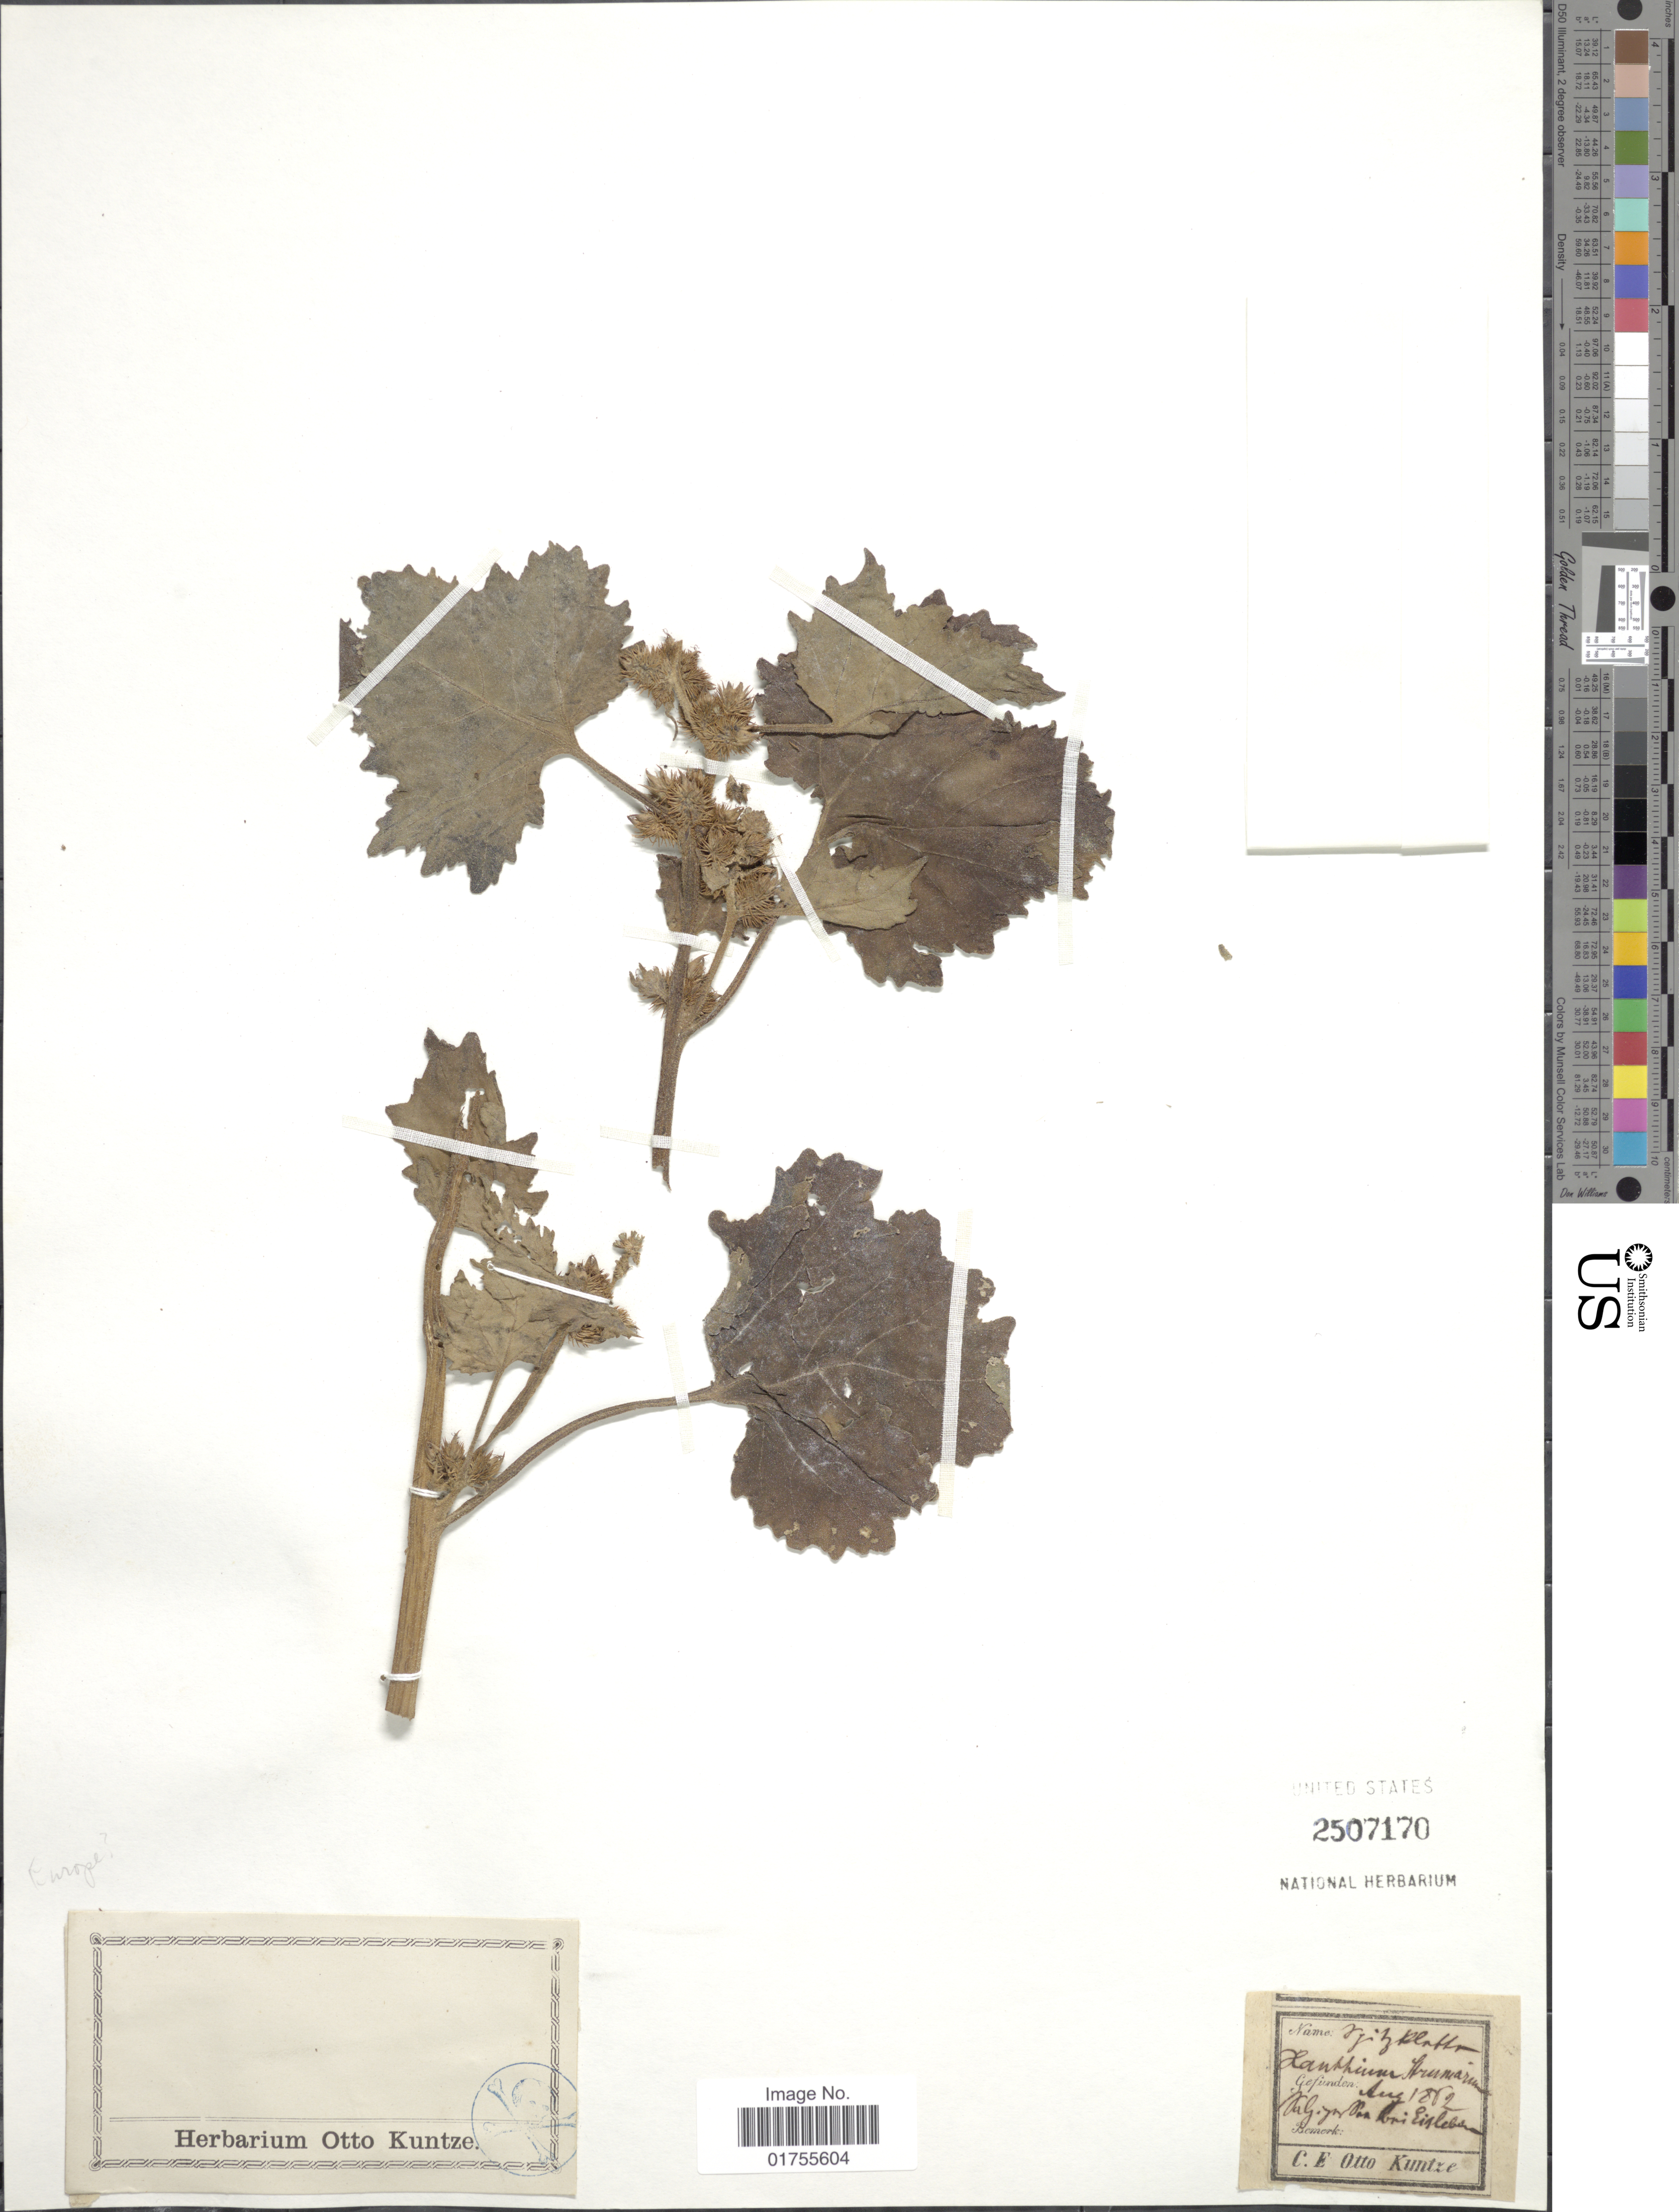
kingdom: Plantae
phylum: Tracheophyta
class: Magnoliopsida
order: Asterales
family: Asteraceae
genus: Xanthium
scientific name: Xanthium strumarium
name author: L.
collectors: ex Herb. O. Kuntze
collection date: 1862-08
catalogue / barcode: US 2507170